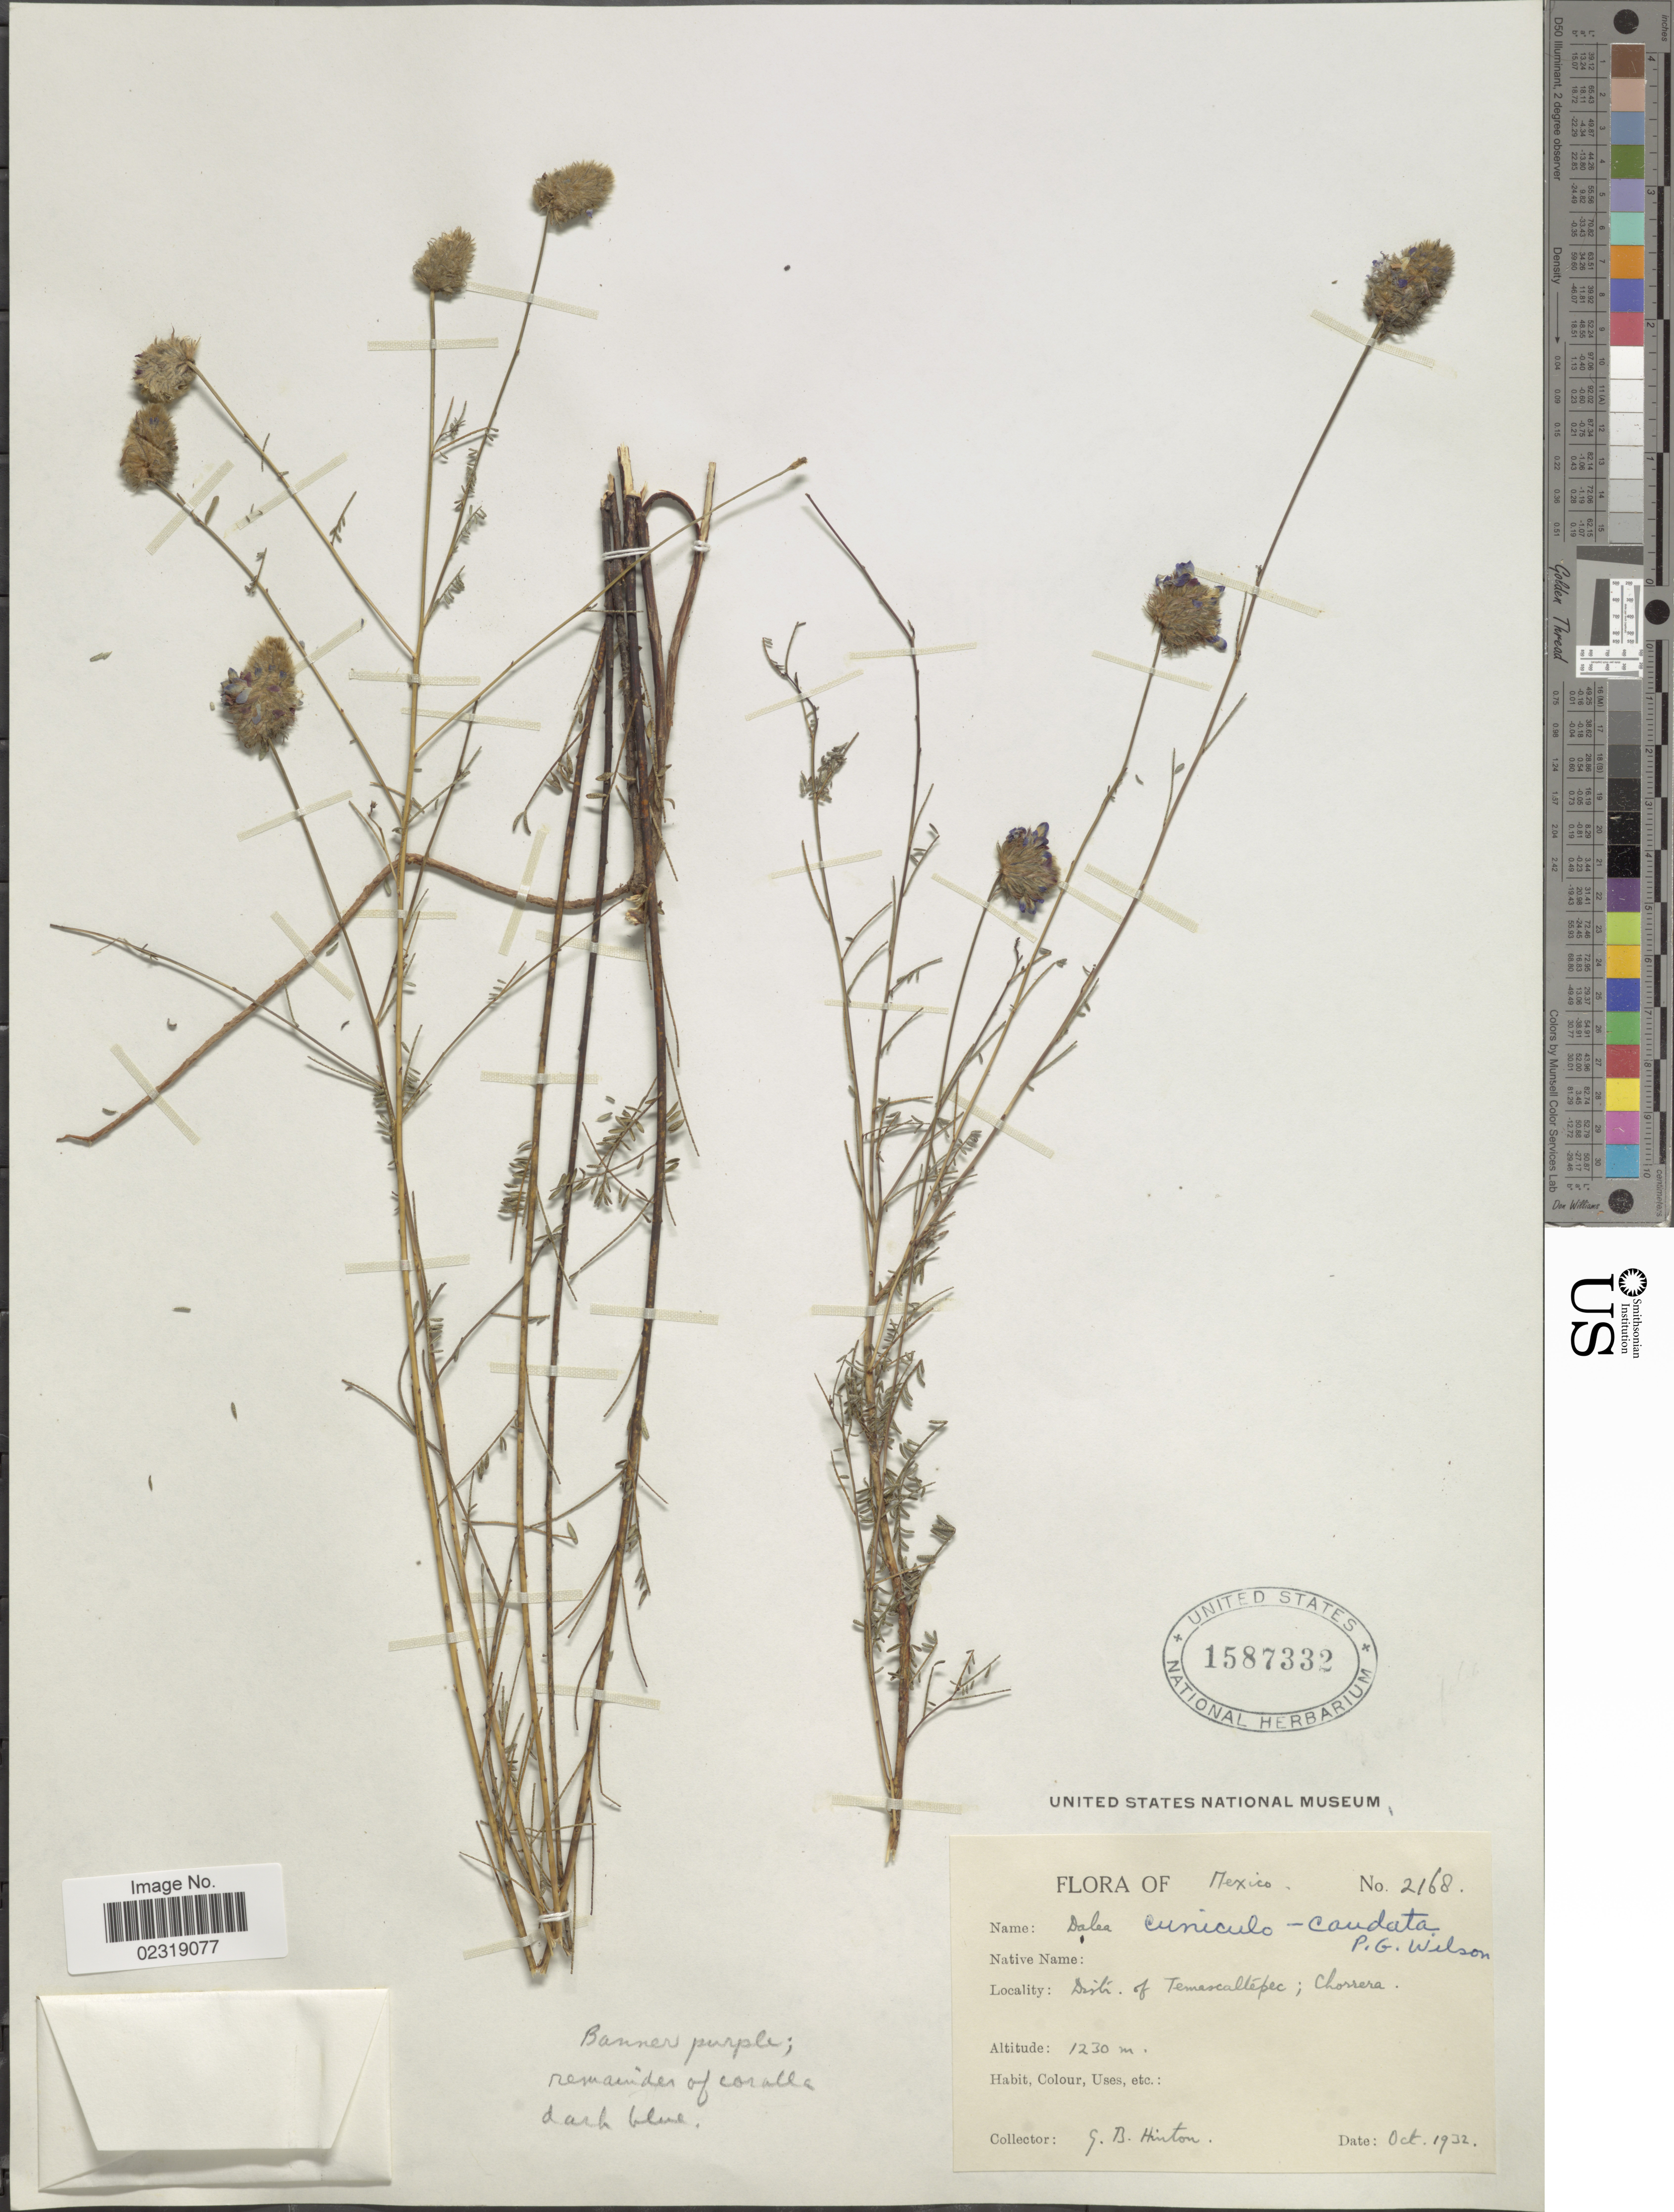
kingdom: Plantae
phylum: Tracheophyta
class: Magnoliopsida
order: Fabales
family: Fabaceae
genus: Dalea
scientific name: Dalea cuniculo-caudata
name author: Paul G. Wilson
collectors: G. B. Hinton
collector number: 2168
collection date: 1932-10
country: Mexico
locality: Mexico, Distr of Temascaltepec; Chorrera.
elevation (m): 1230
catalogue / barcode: US 1587332